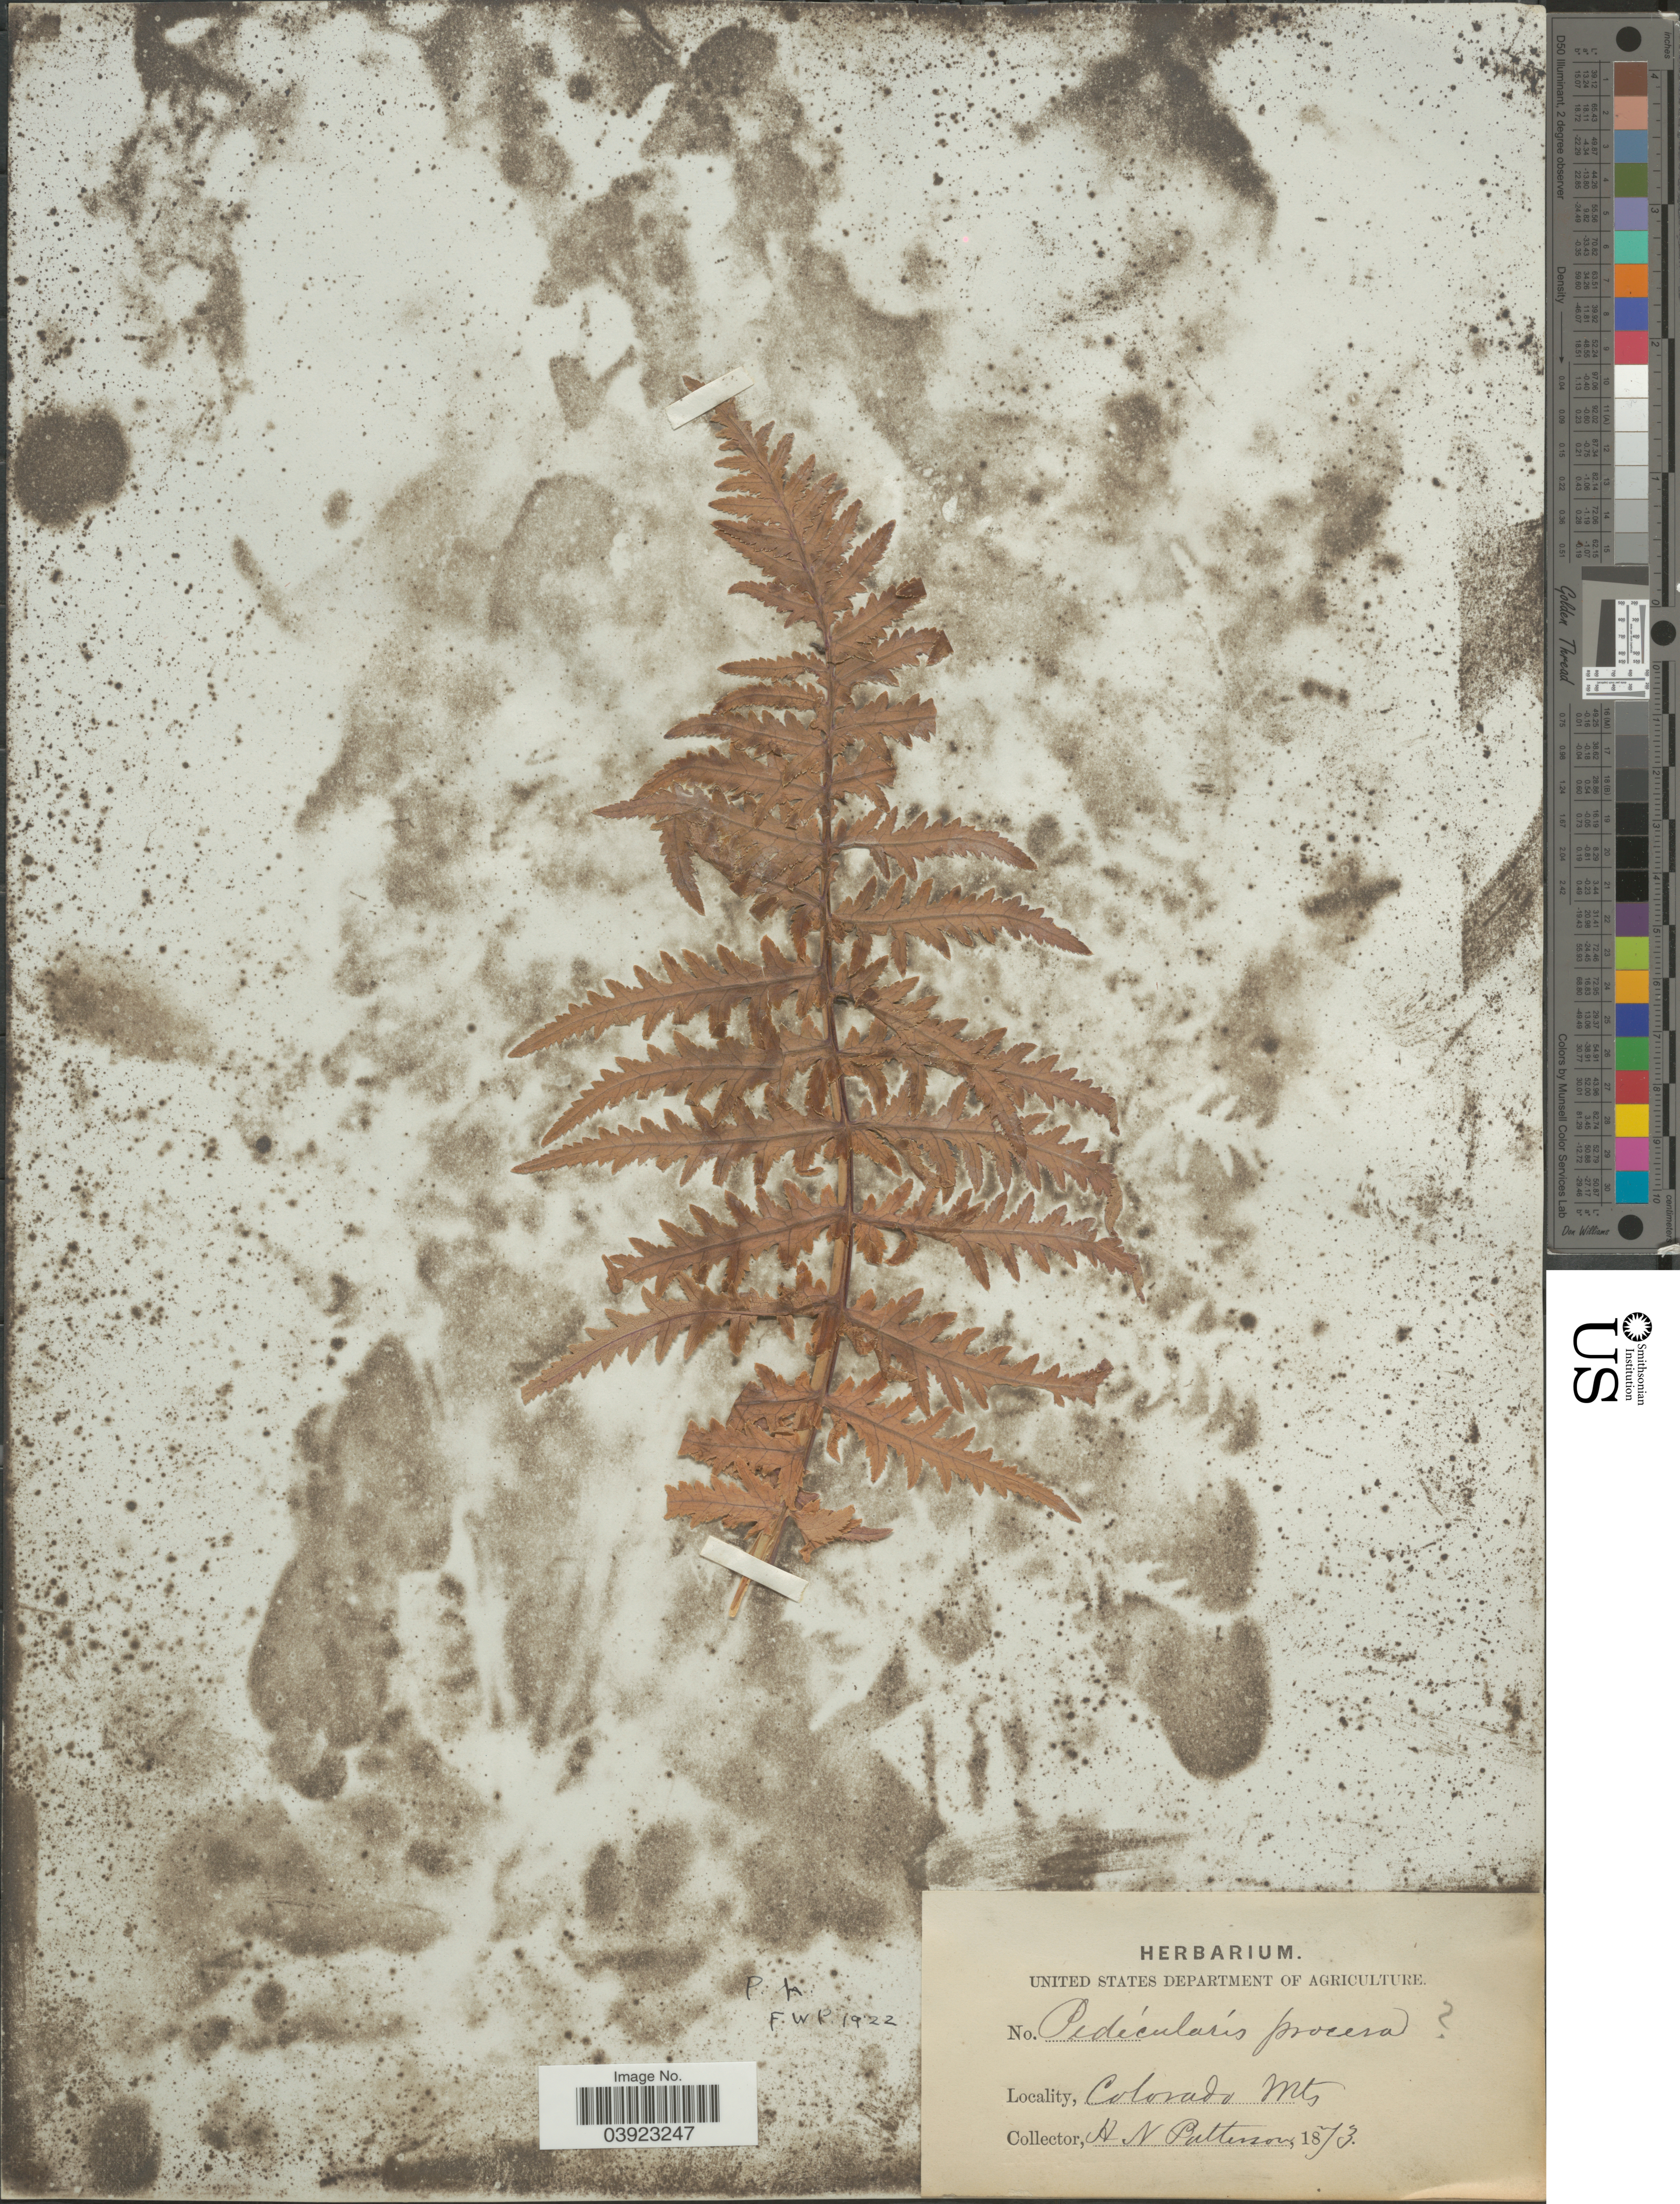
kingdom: Plantae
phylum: Tracheophyta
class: Magnoliopsida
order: Lamiales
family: Orobanchaceae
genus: Pedicularis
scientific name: Pedicularis procera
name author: A. Gray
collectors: H. N. Patterson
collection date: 1873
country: United States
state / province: Colorado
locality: Colorado Mts.